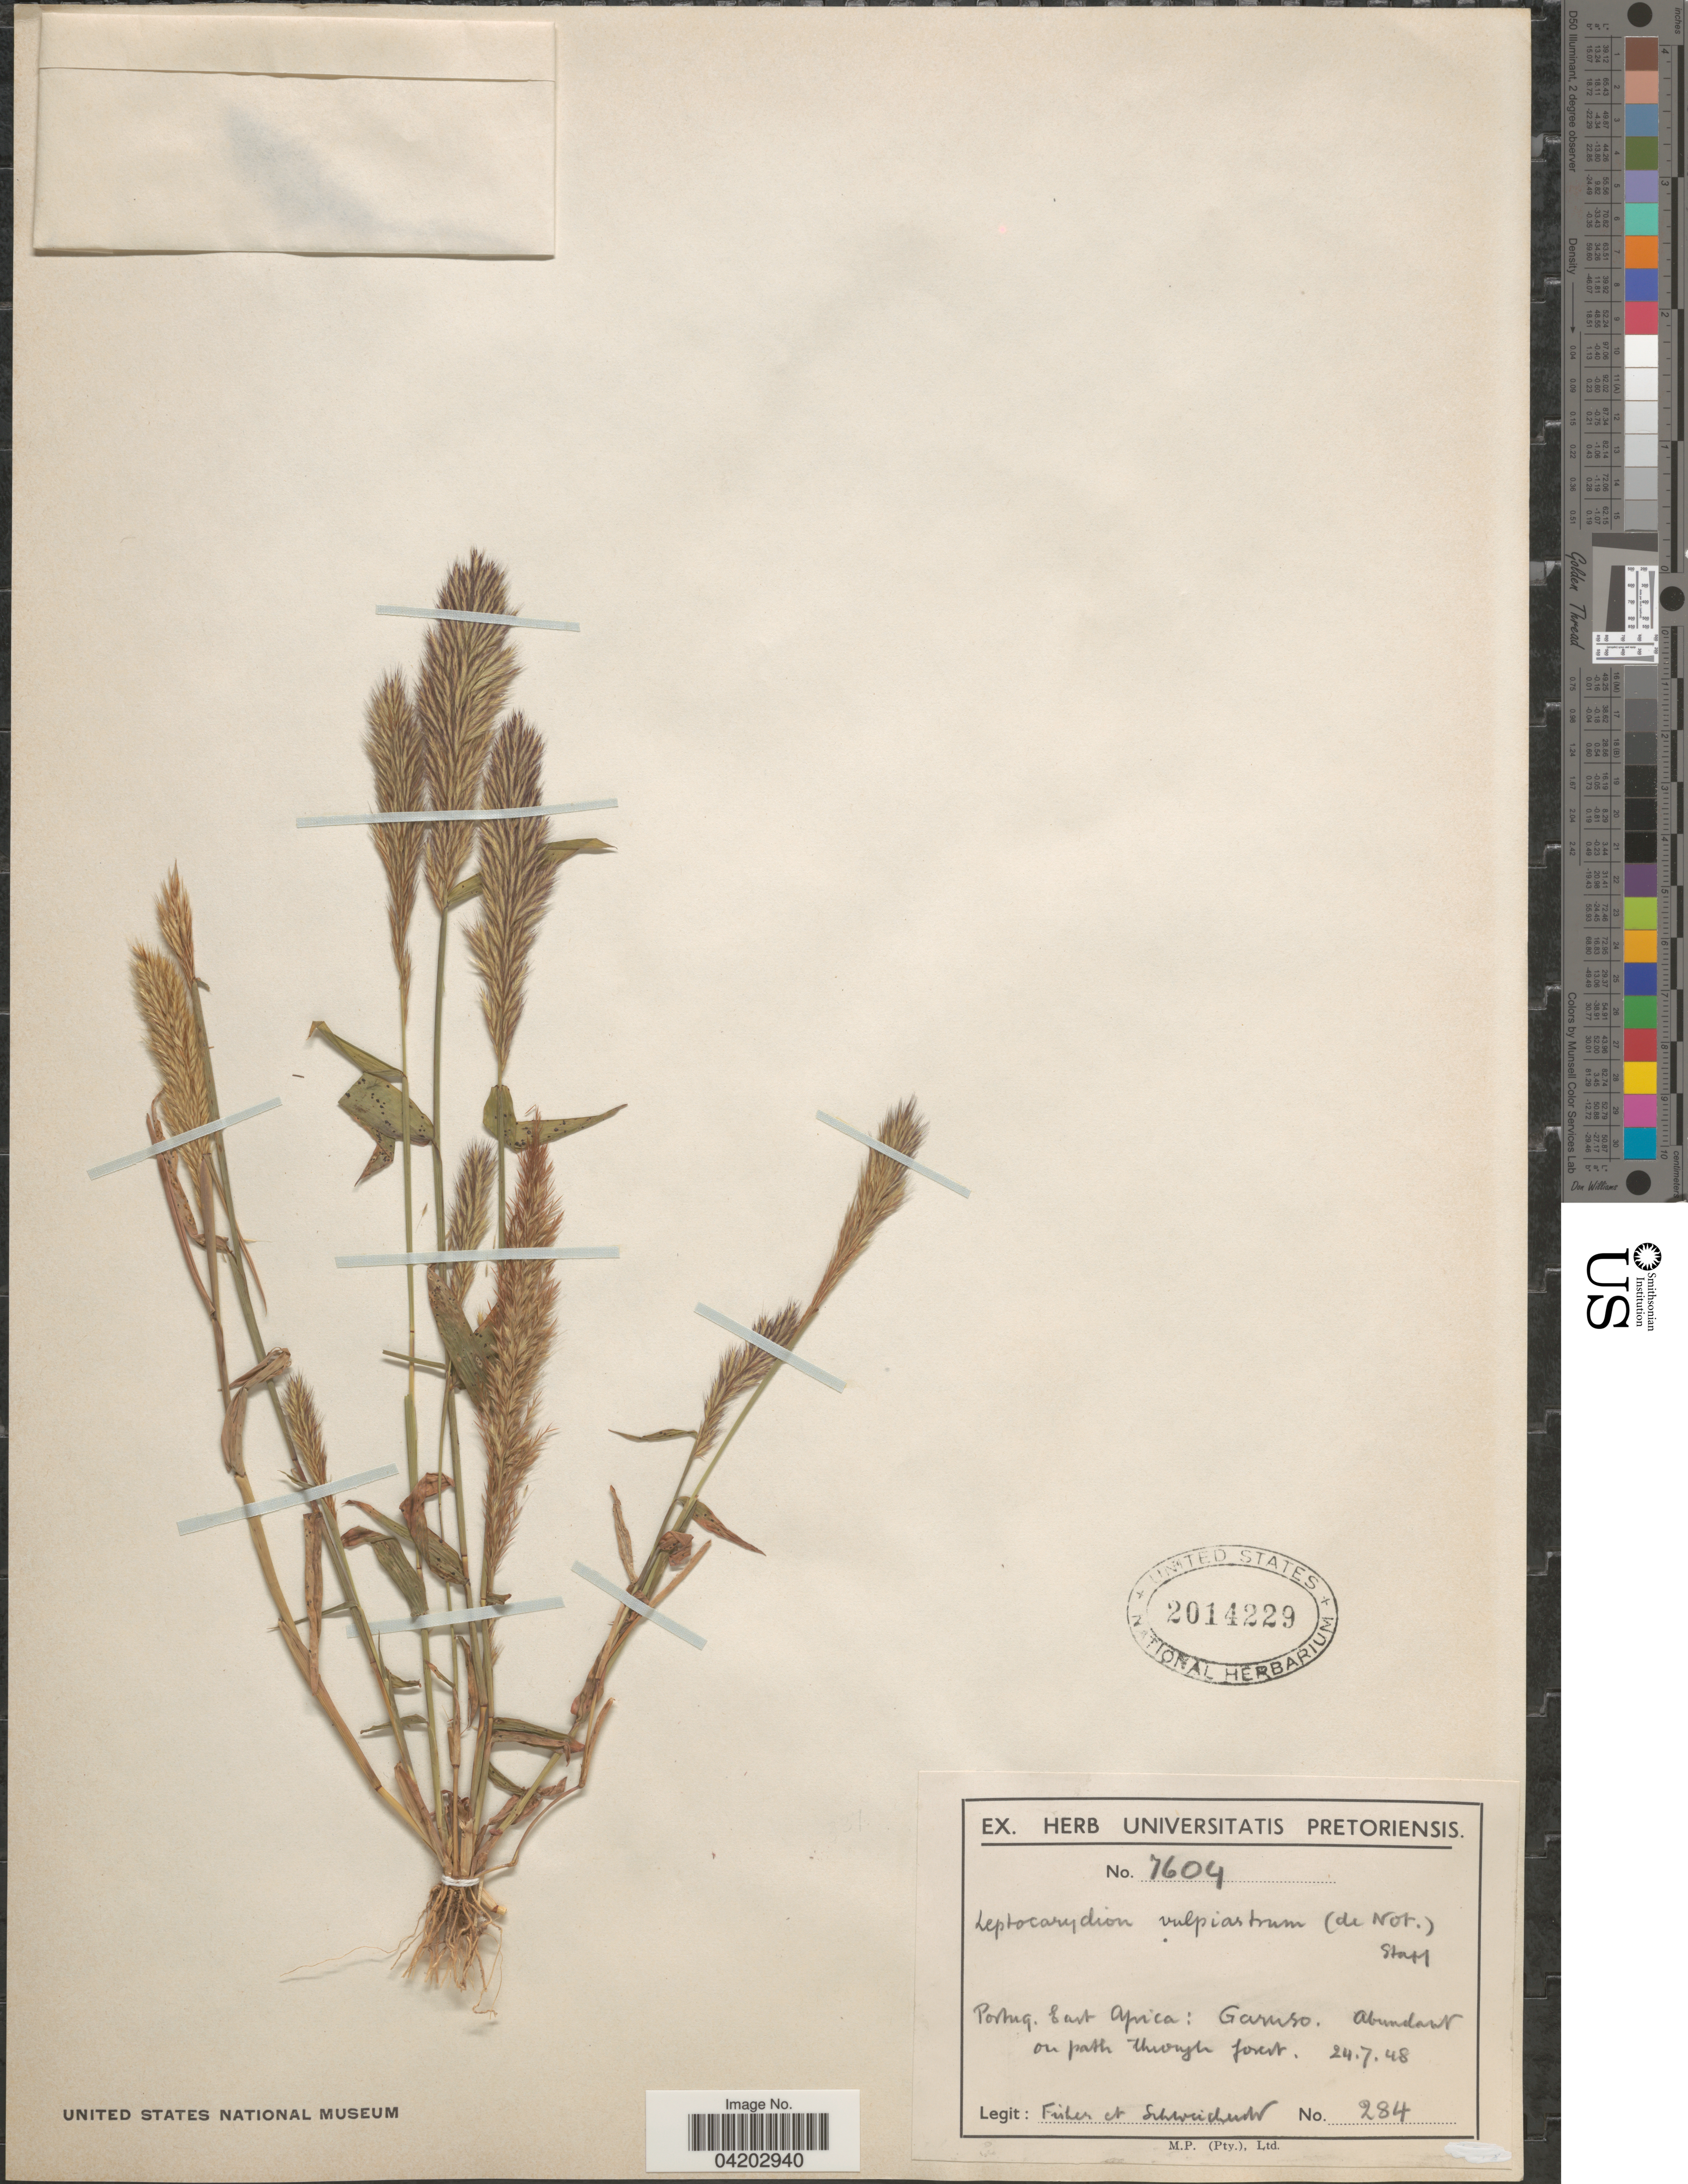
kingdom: Plantae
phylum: Tracheophyta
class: Liliopsida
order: Poales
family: Poaceae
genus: Leptocarydion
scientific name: Leptocarydion vulpiastrum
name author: (De Not.) Stapf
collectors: -- Fisher & -. Schweickerdt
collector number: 2804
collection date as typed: Transcribed d/m/y: 24/7/48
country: Mozambique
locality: Portug. East Africa: Garuso.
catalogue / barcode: US 2014229